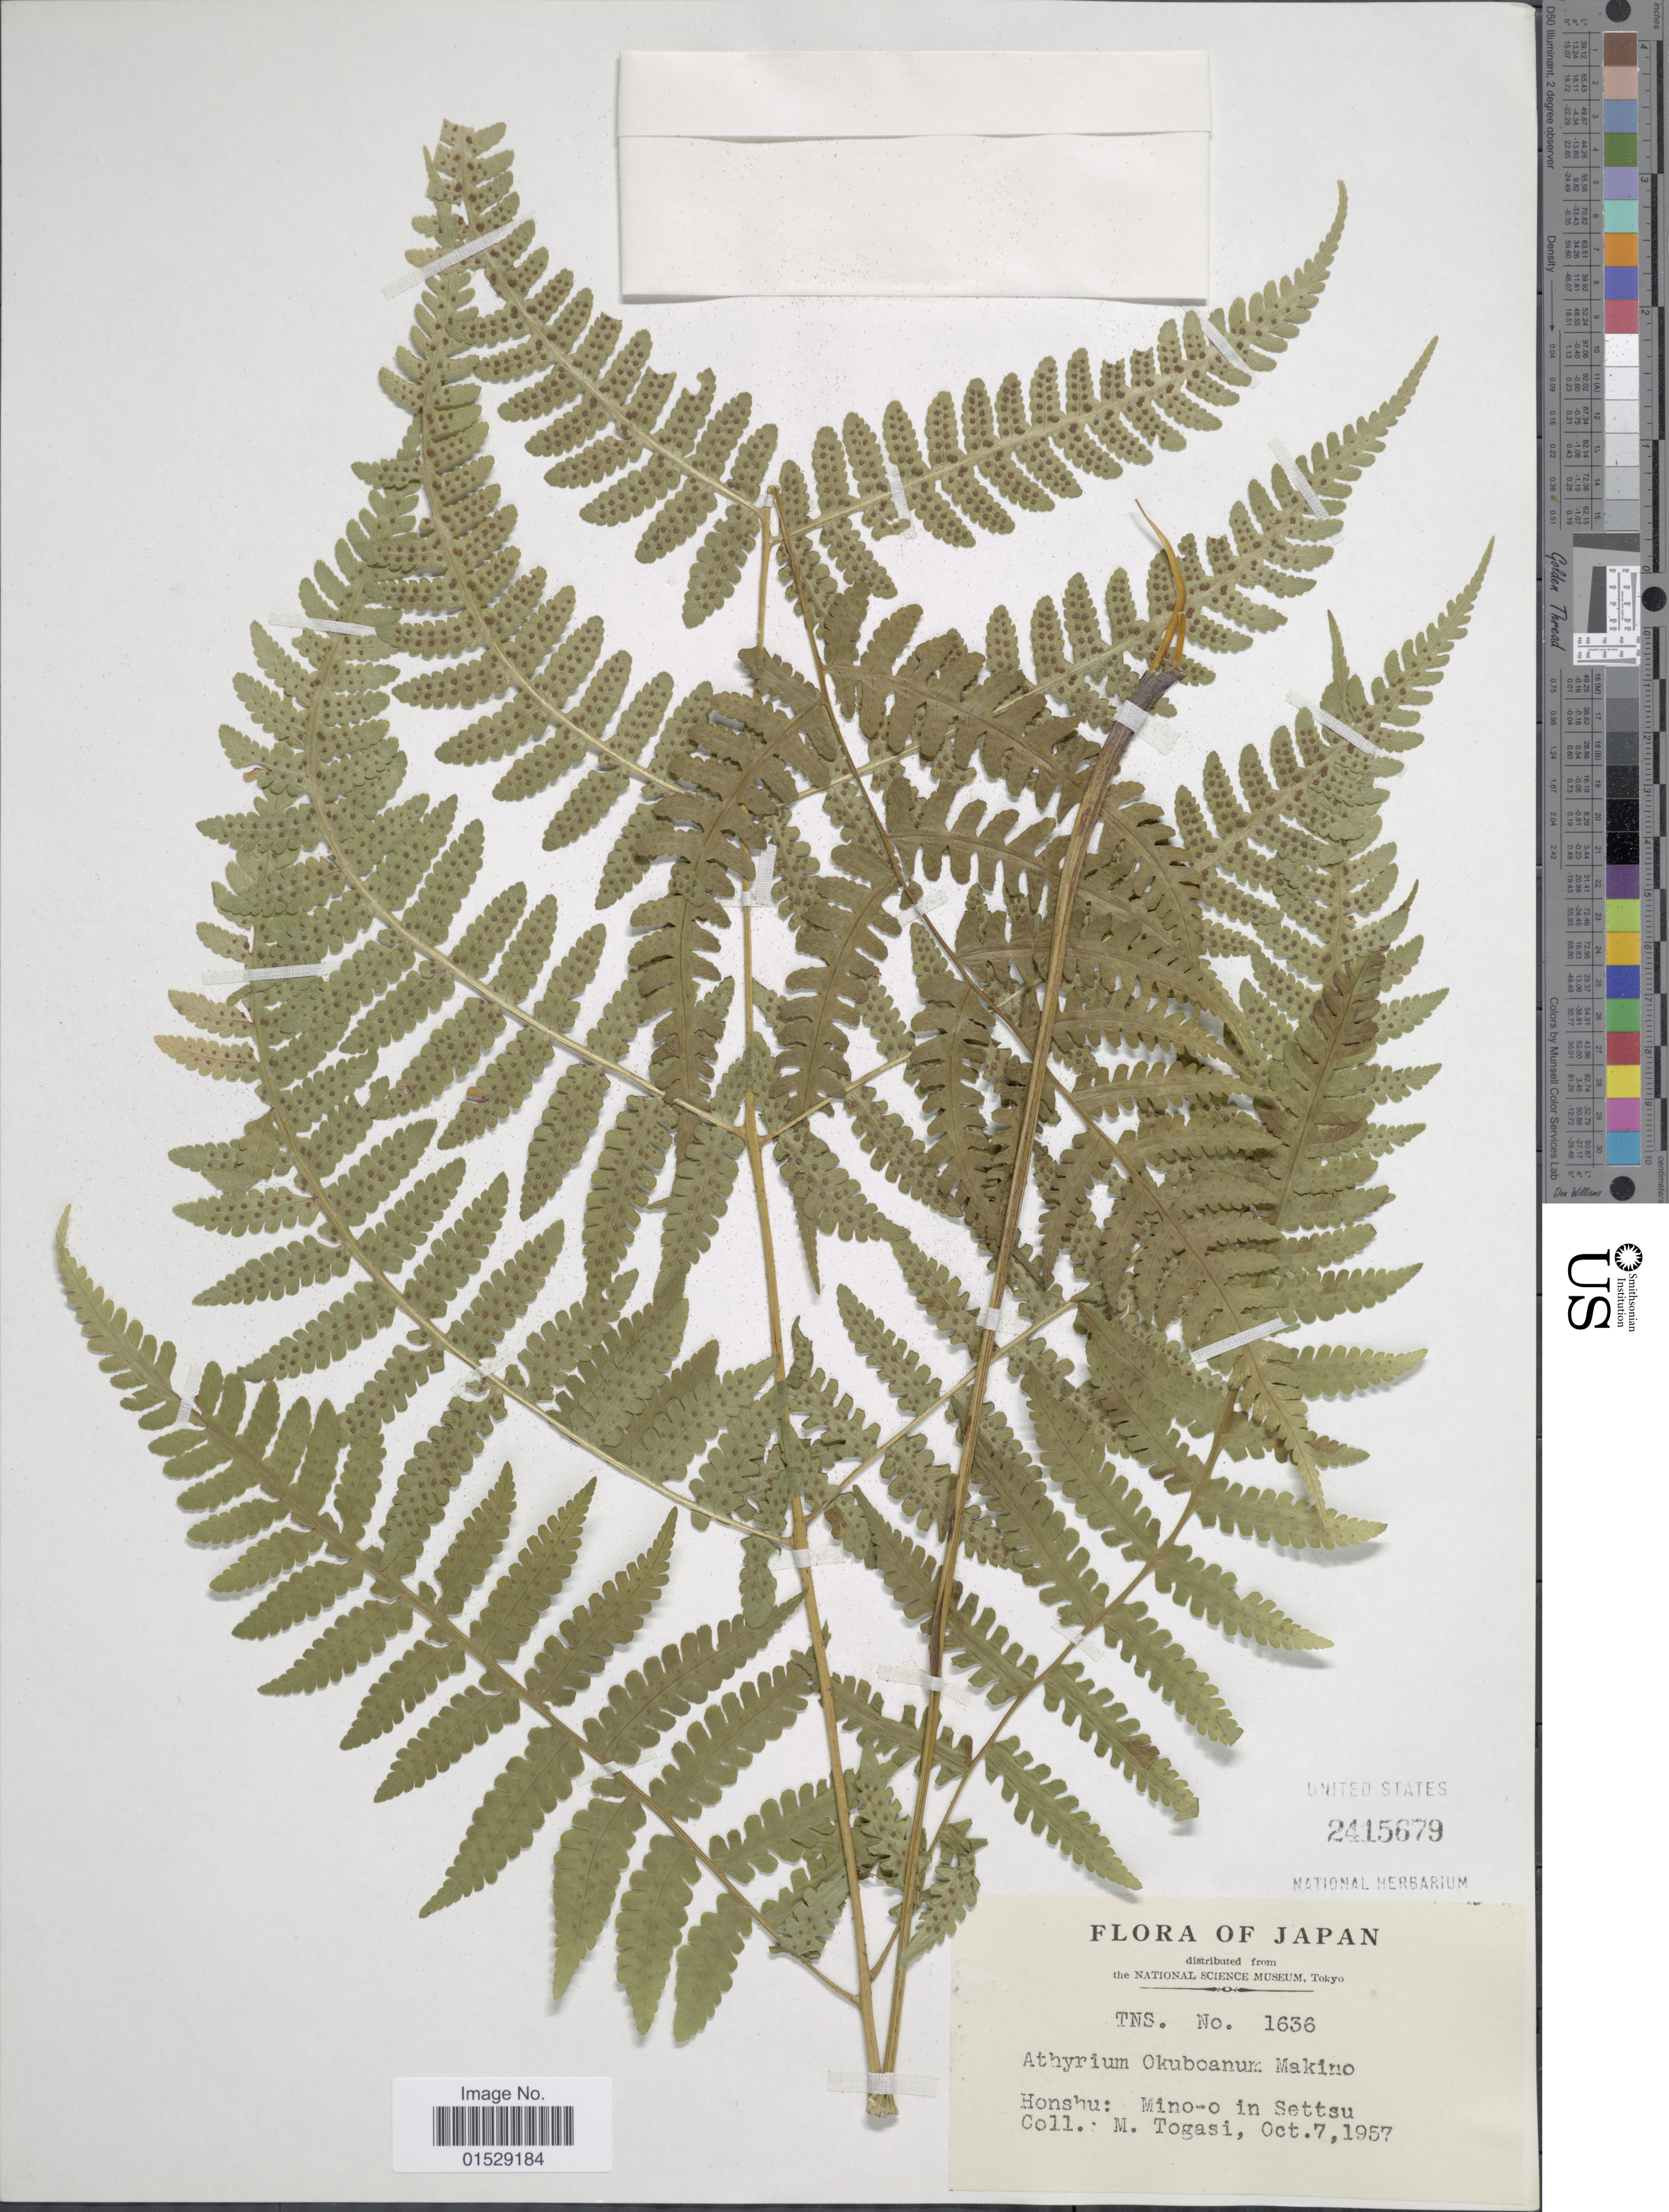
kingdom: Plantae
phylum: Tracheophyta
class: Polypodiopsida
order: Polypodiales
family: Athyriaceae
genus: Deparia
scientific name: Deparia okuboana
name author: (Makino) M. Kato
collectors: M. Togasi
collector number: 1636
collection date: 1957-10-07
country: Japan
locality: Honshu: Mino-o in Settsu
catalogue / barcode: US 2415679